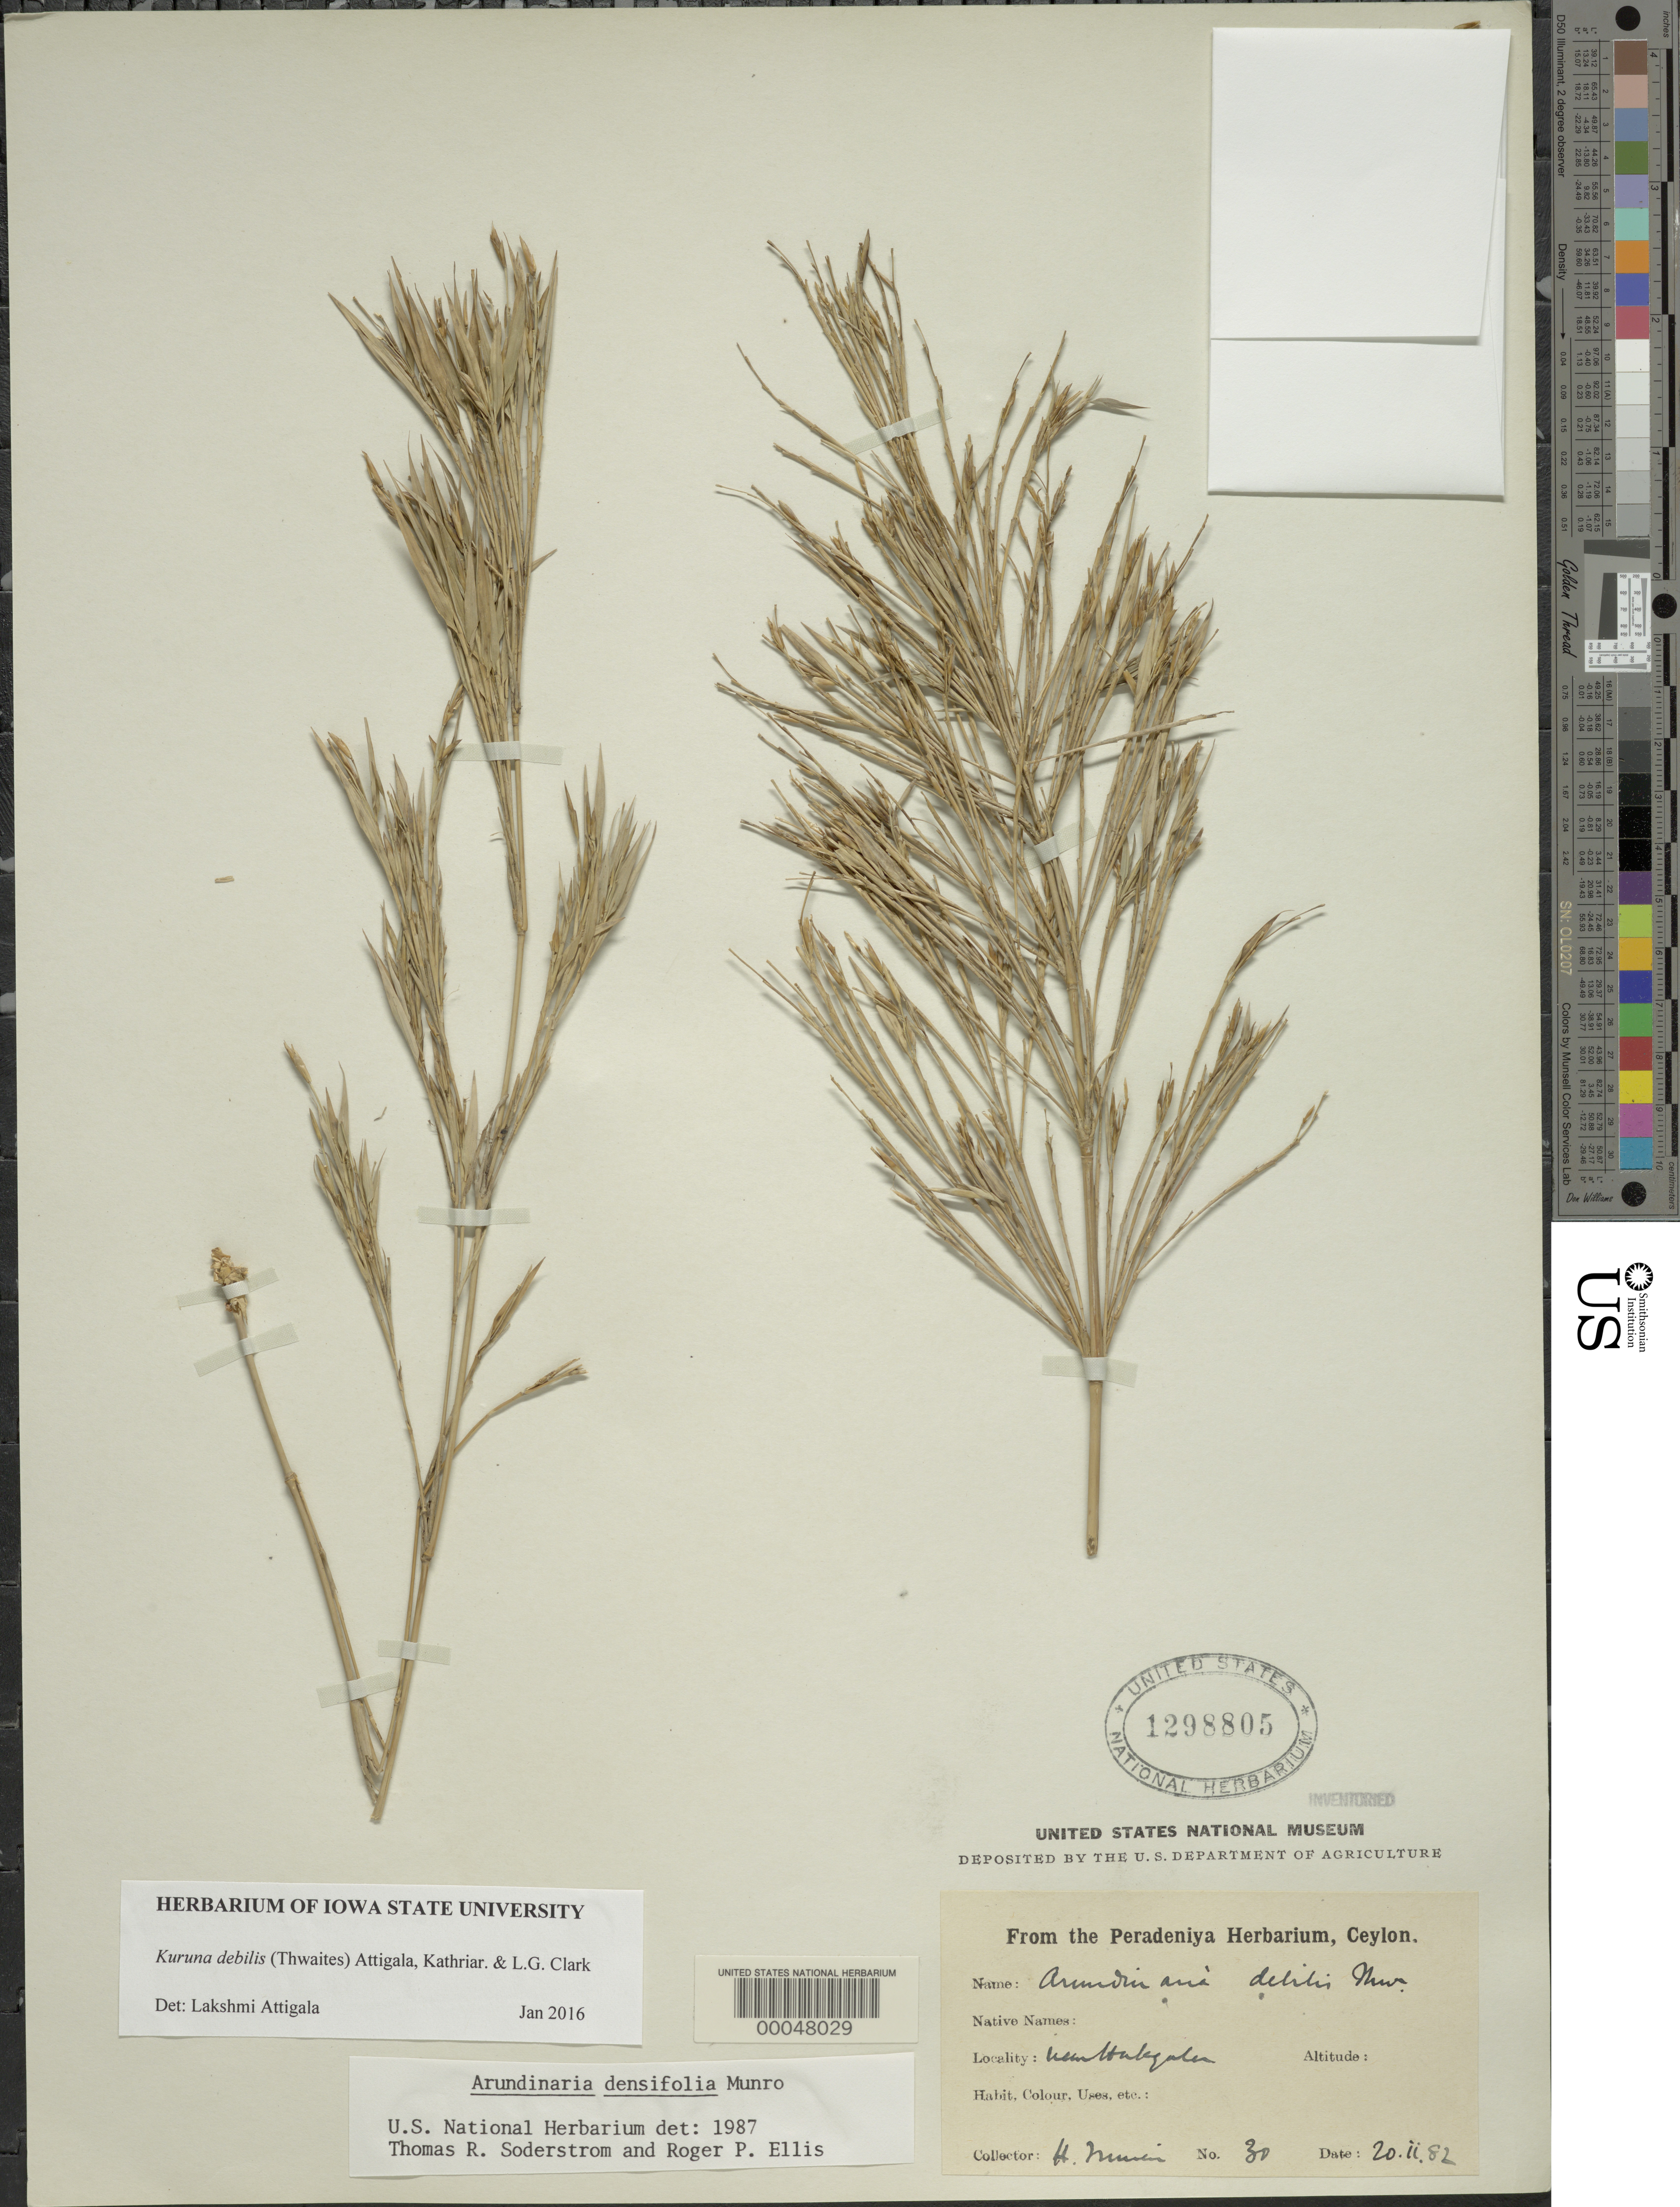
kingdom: Plantae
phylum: Tracheophyta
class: Liliopsida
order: Poales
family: Poaceae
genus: Kuruna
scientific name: Kuruna densifolia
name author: (Munro) Attigala et al.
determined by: Attigala, L.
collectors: H. Munis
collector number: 30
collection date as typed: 20 Feb 1882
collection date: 1882-02-20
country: Sri Lanka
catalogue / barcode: US 1298805